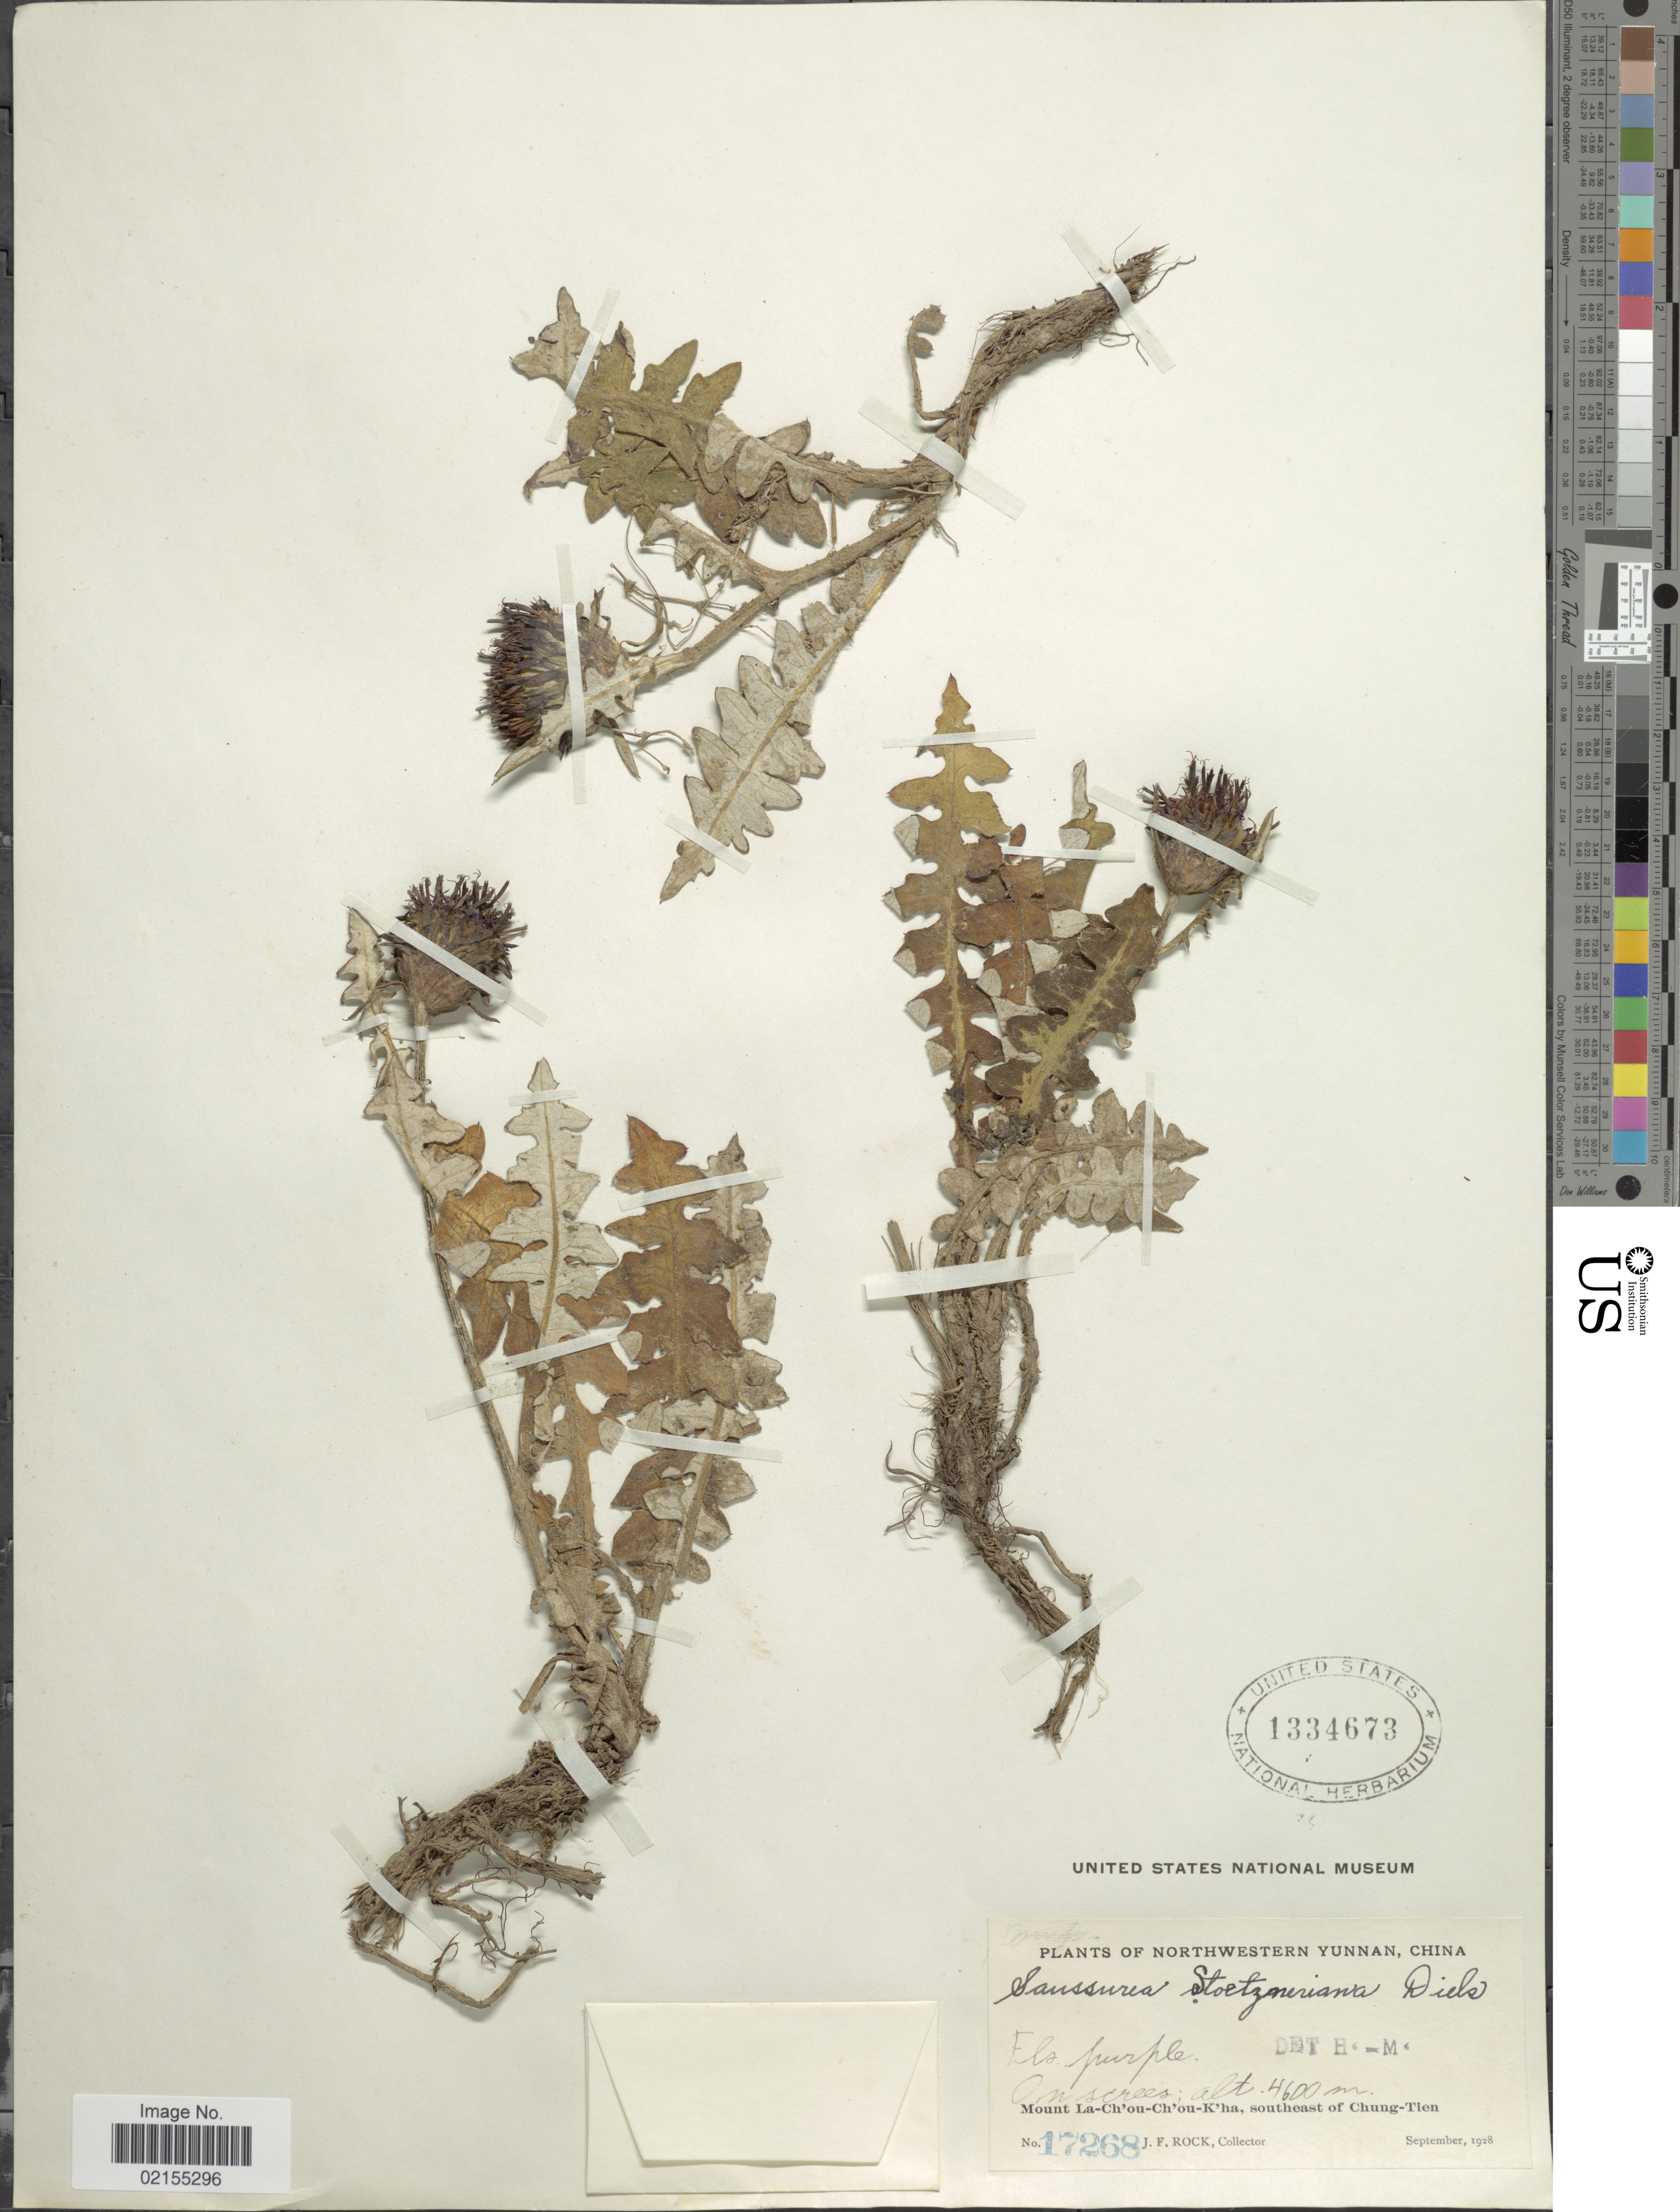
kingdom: Plantae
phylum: Tracheophyta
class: Magnoliopsida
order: Asterales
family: Asteraceae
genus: Saussurea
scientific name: Saussurea semilyrata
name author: Bureau & Franch.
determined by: Chen, Yousheng S.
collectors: J. Rock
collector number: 17268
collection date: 1928-09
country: China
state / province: Yunnan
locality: Northwestern Yunnan, China, Mount La-Ch' ou-Ch' ou-K' ha, southeast of Chung-Tien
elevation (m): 4600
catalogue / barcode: US 1334673